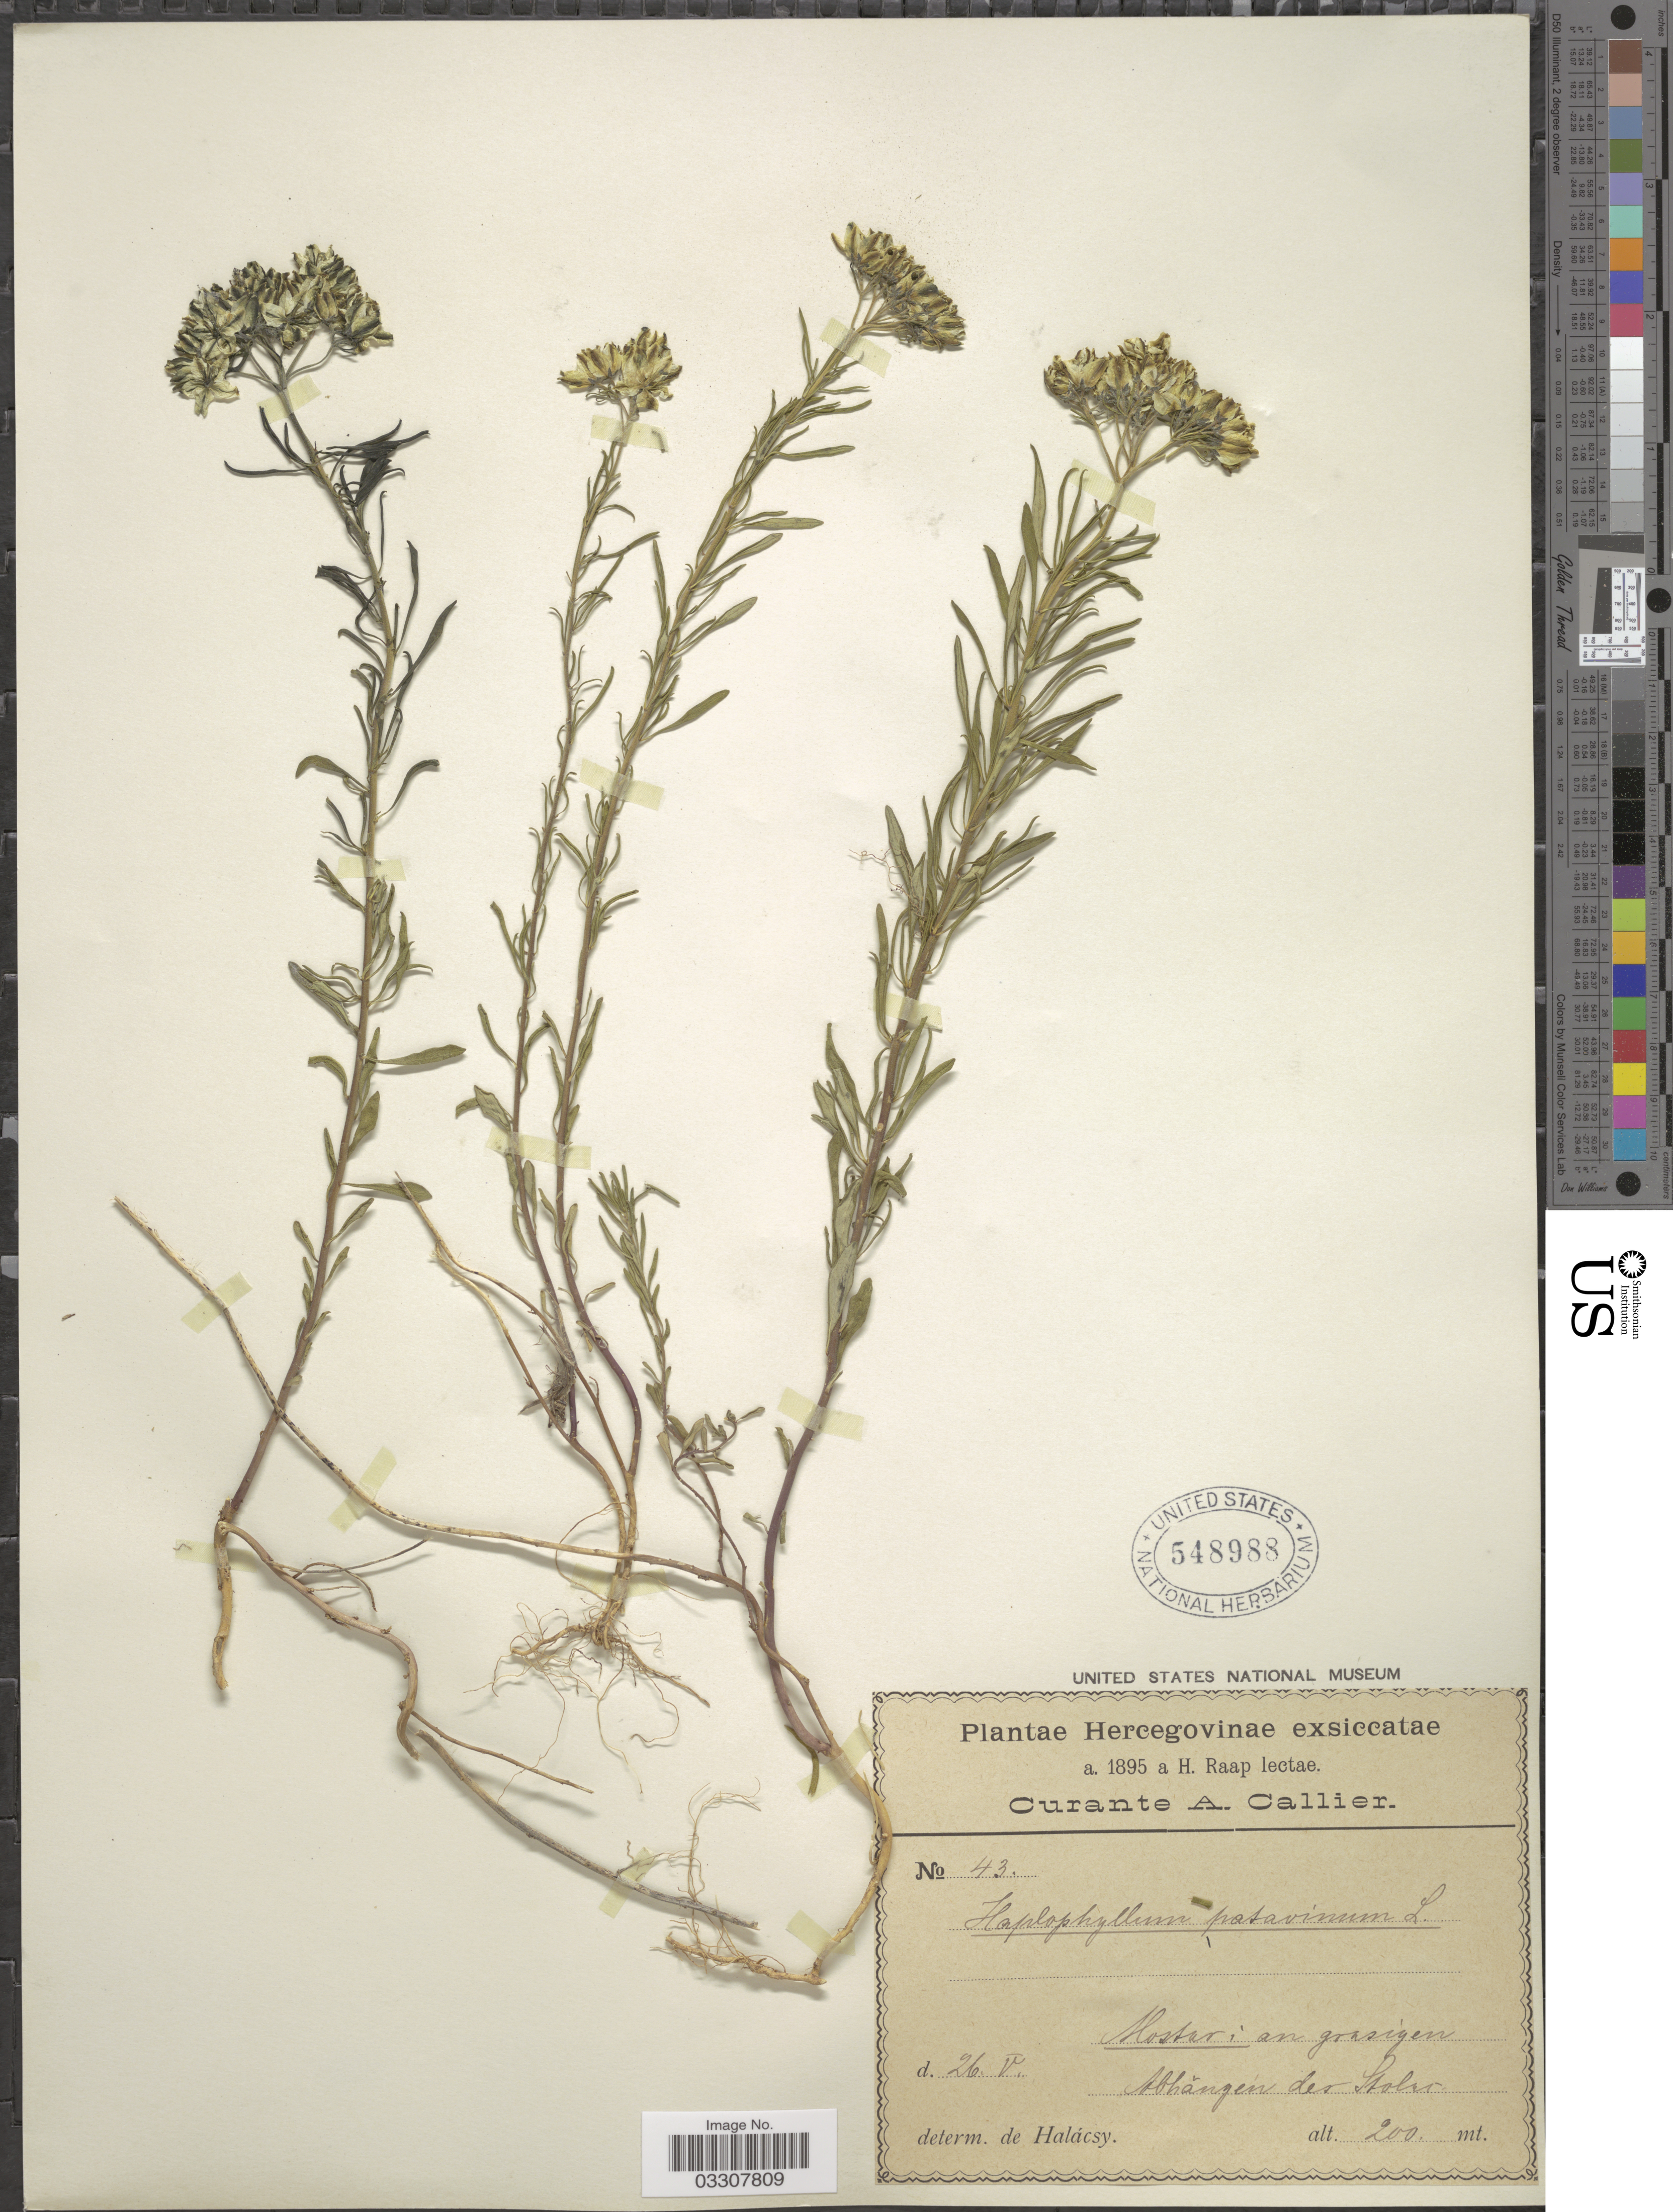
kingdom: Plantae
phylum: Tracheophyta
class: Magnoliopsida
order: Sapindales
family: Rutaceae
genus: Haplophyllum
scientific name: Haplophyllum patavinum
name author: (L.) G. Don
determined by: Strong, Mark T., (BOT), Smithsonian Institution - National Museum of Natural History (UNITED STATES)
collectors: H. Raap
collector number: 43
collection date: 1895-05-26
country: Bosnia and Herzegovina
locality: Hercegovinae. Mostar: an grasigen Abhängen der Stolar.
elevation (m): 200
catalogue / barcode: US 548988